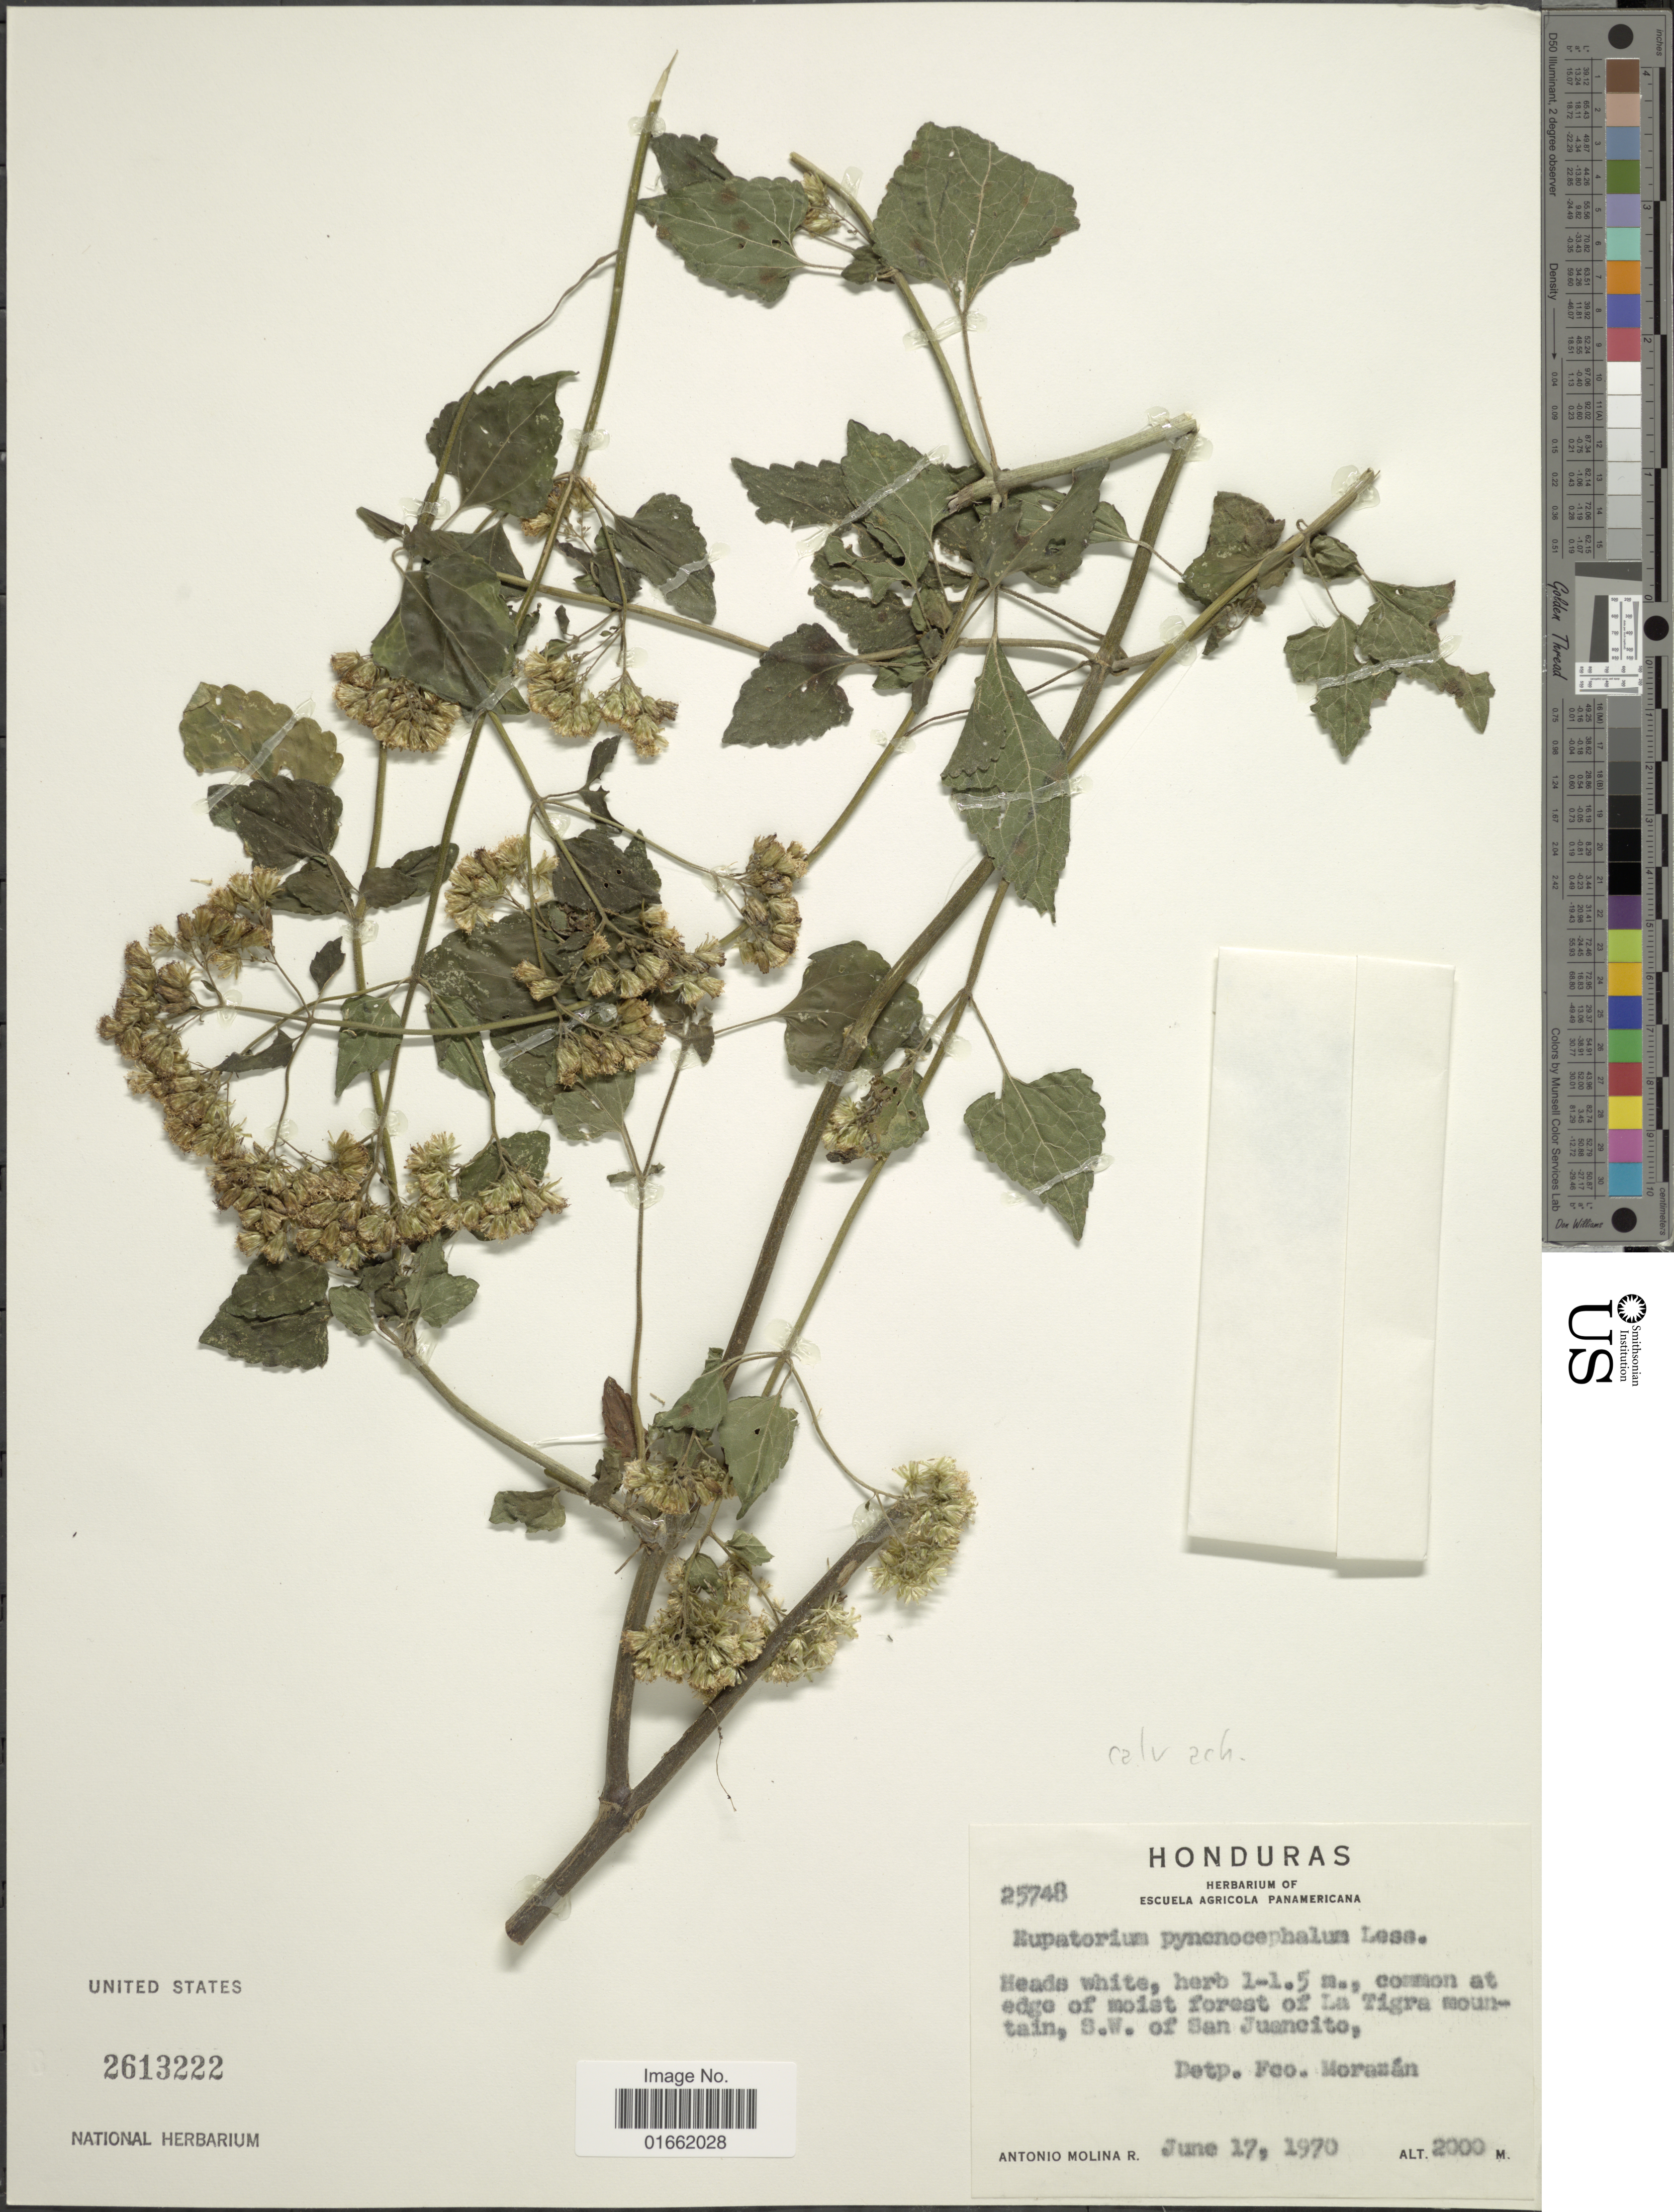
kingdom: Plantae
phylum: Tracheophyta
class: Magnoliopsida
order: Asterales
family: Asteraceae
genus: Fleischmannia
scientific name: Fleischmannia pycnocephaloides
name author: (B.L. Rob.) R.M. King & H. Rob.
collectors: A. Molina R.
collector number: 25748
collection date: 1970-06-17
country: Honduras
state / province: Fco. Morazán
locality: Common at edge of moist forest of La Tigra mountain, S.W. of San Juancito, Dept. Fco. Morazán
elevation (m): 2000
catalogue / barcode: US 2613222